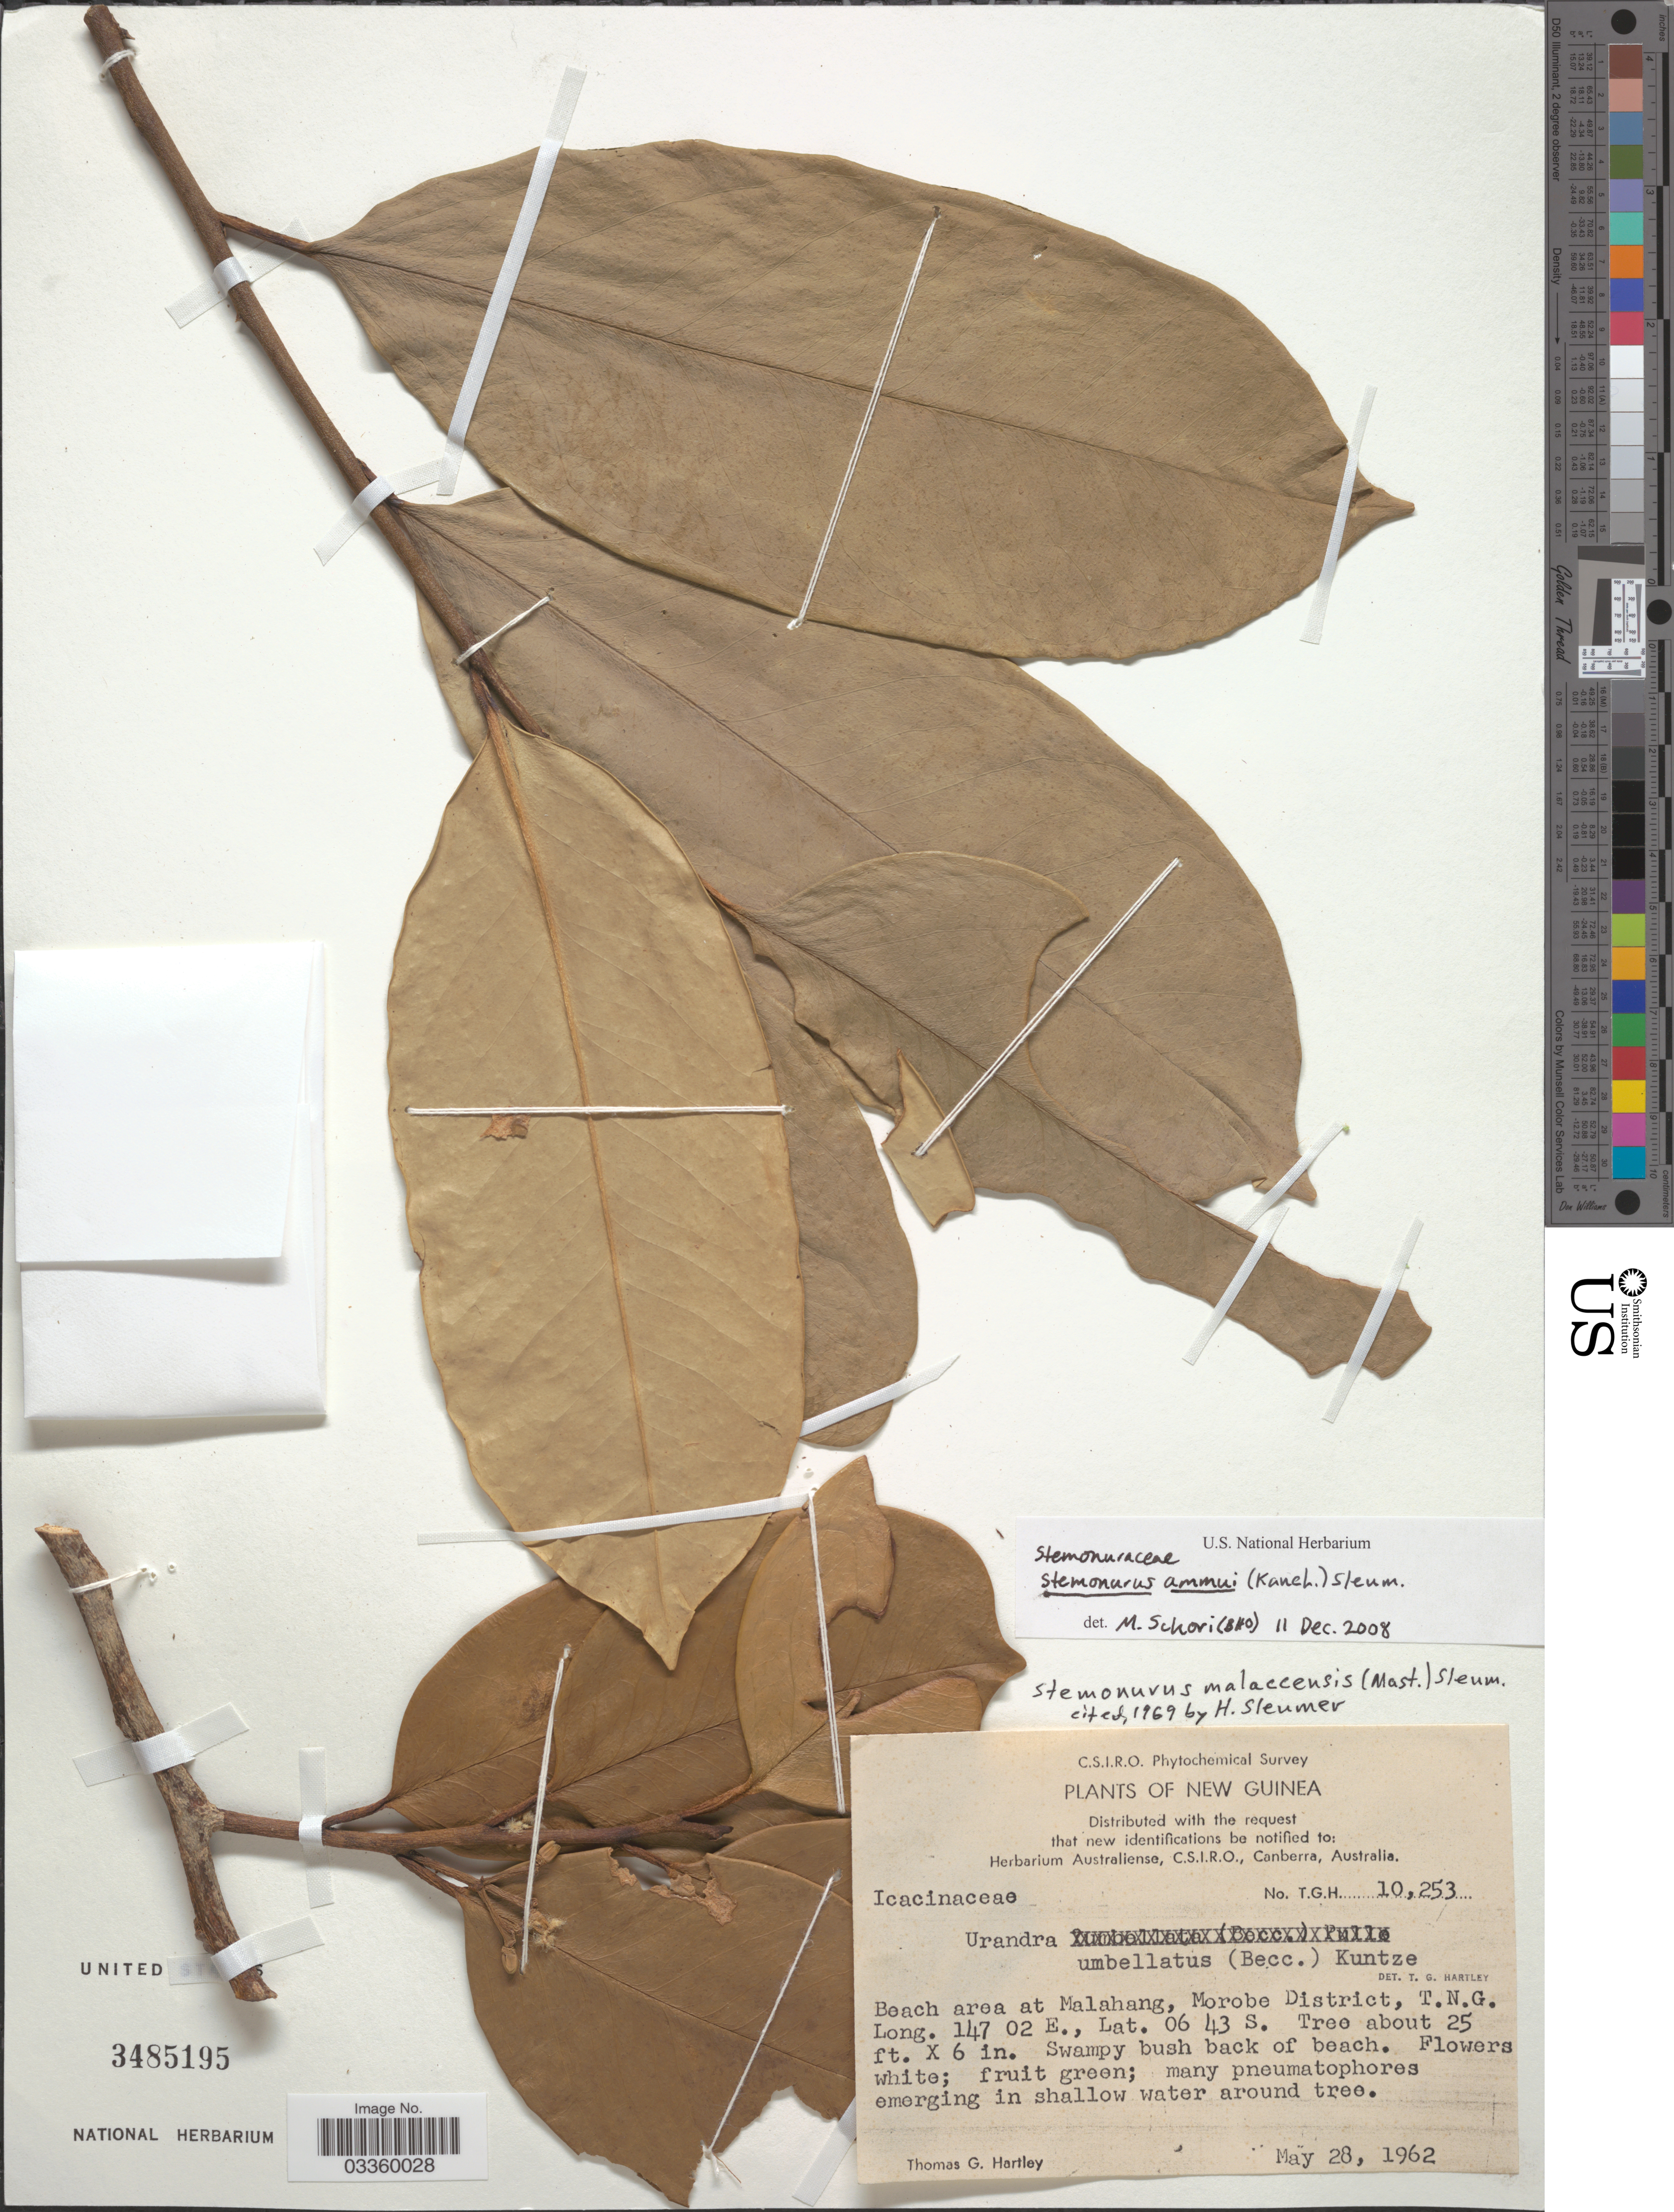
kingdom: Plantae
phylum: Tracheophyta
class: Magnoliopsida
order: Cardiopteridales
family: Stemonuraceae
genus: Stemonurus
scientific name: Stemonurus ammui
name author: (Kaneh.) Sleumer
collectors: T. G. Hartley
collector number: T.G.H. 10253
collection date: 1962-05-28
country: Papua New Guinea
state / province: Morobe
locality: New Guinea. Beach area at Malahang, Morobe District, T.N.G.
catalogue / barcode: US 3485195